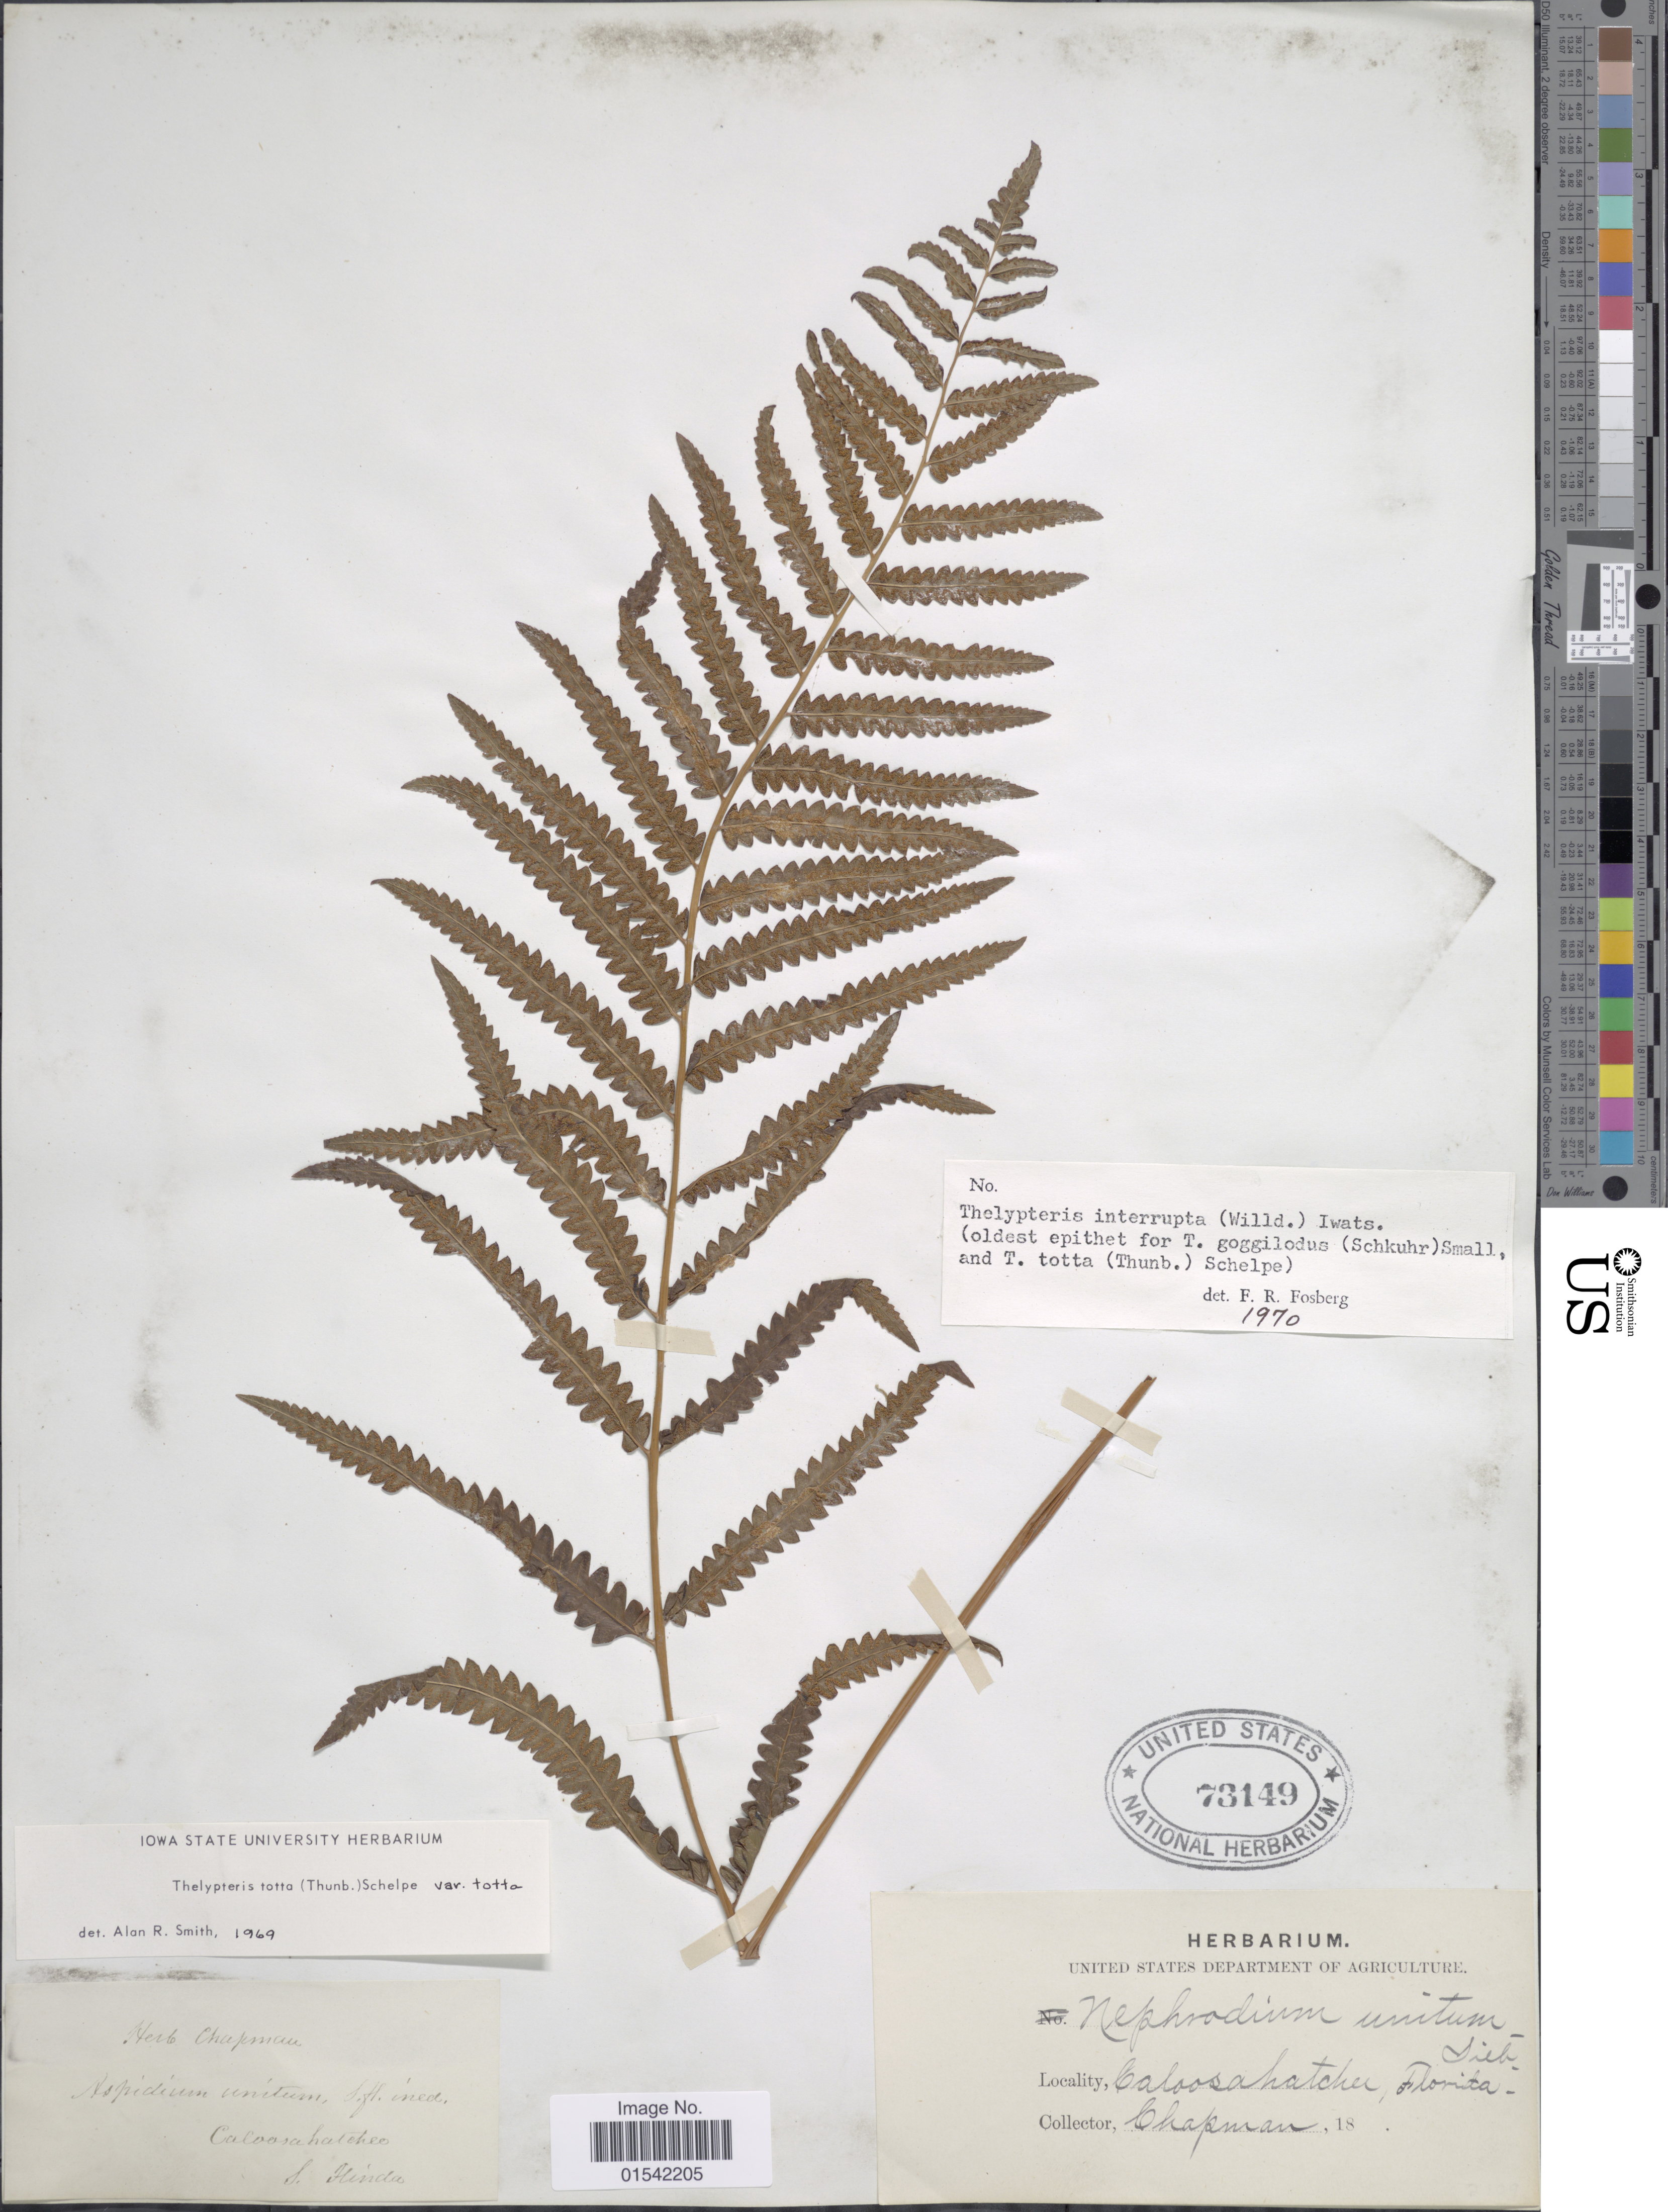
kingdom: Plantae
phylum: Tracheophyta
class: Polypodiopsida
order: Polypodiales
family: Thelypteridaceae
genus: Cyclosorus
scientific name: Cyclosorus interruptus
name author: (Willd.) H. Itô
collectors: A. Chapman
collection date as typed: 18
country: United States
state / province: Florida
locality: Caloosahatchee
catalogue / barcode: US 73149